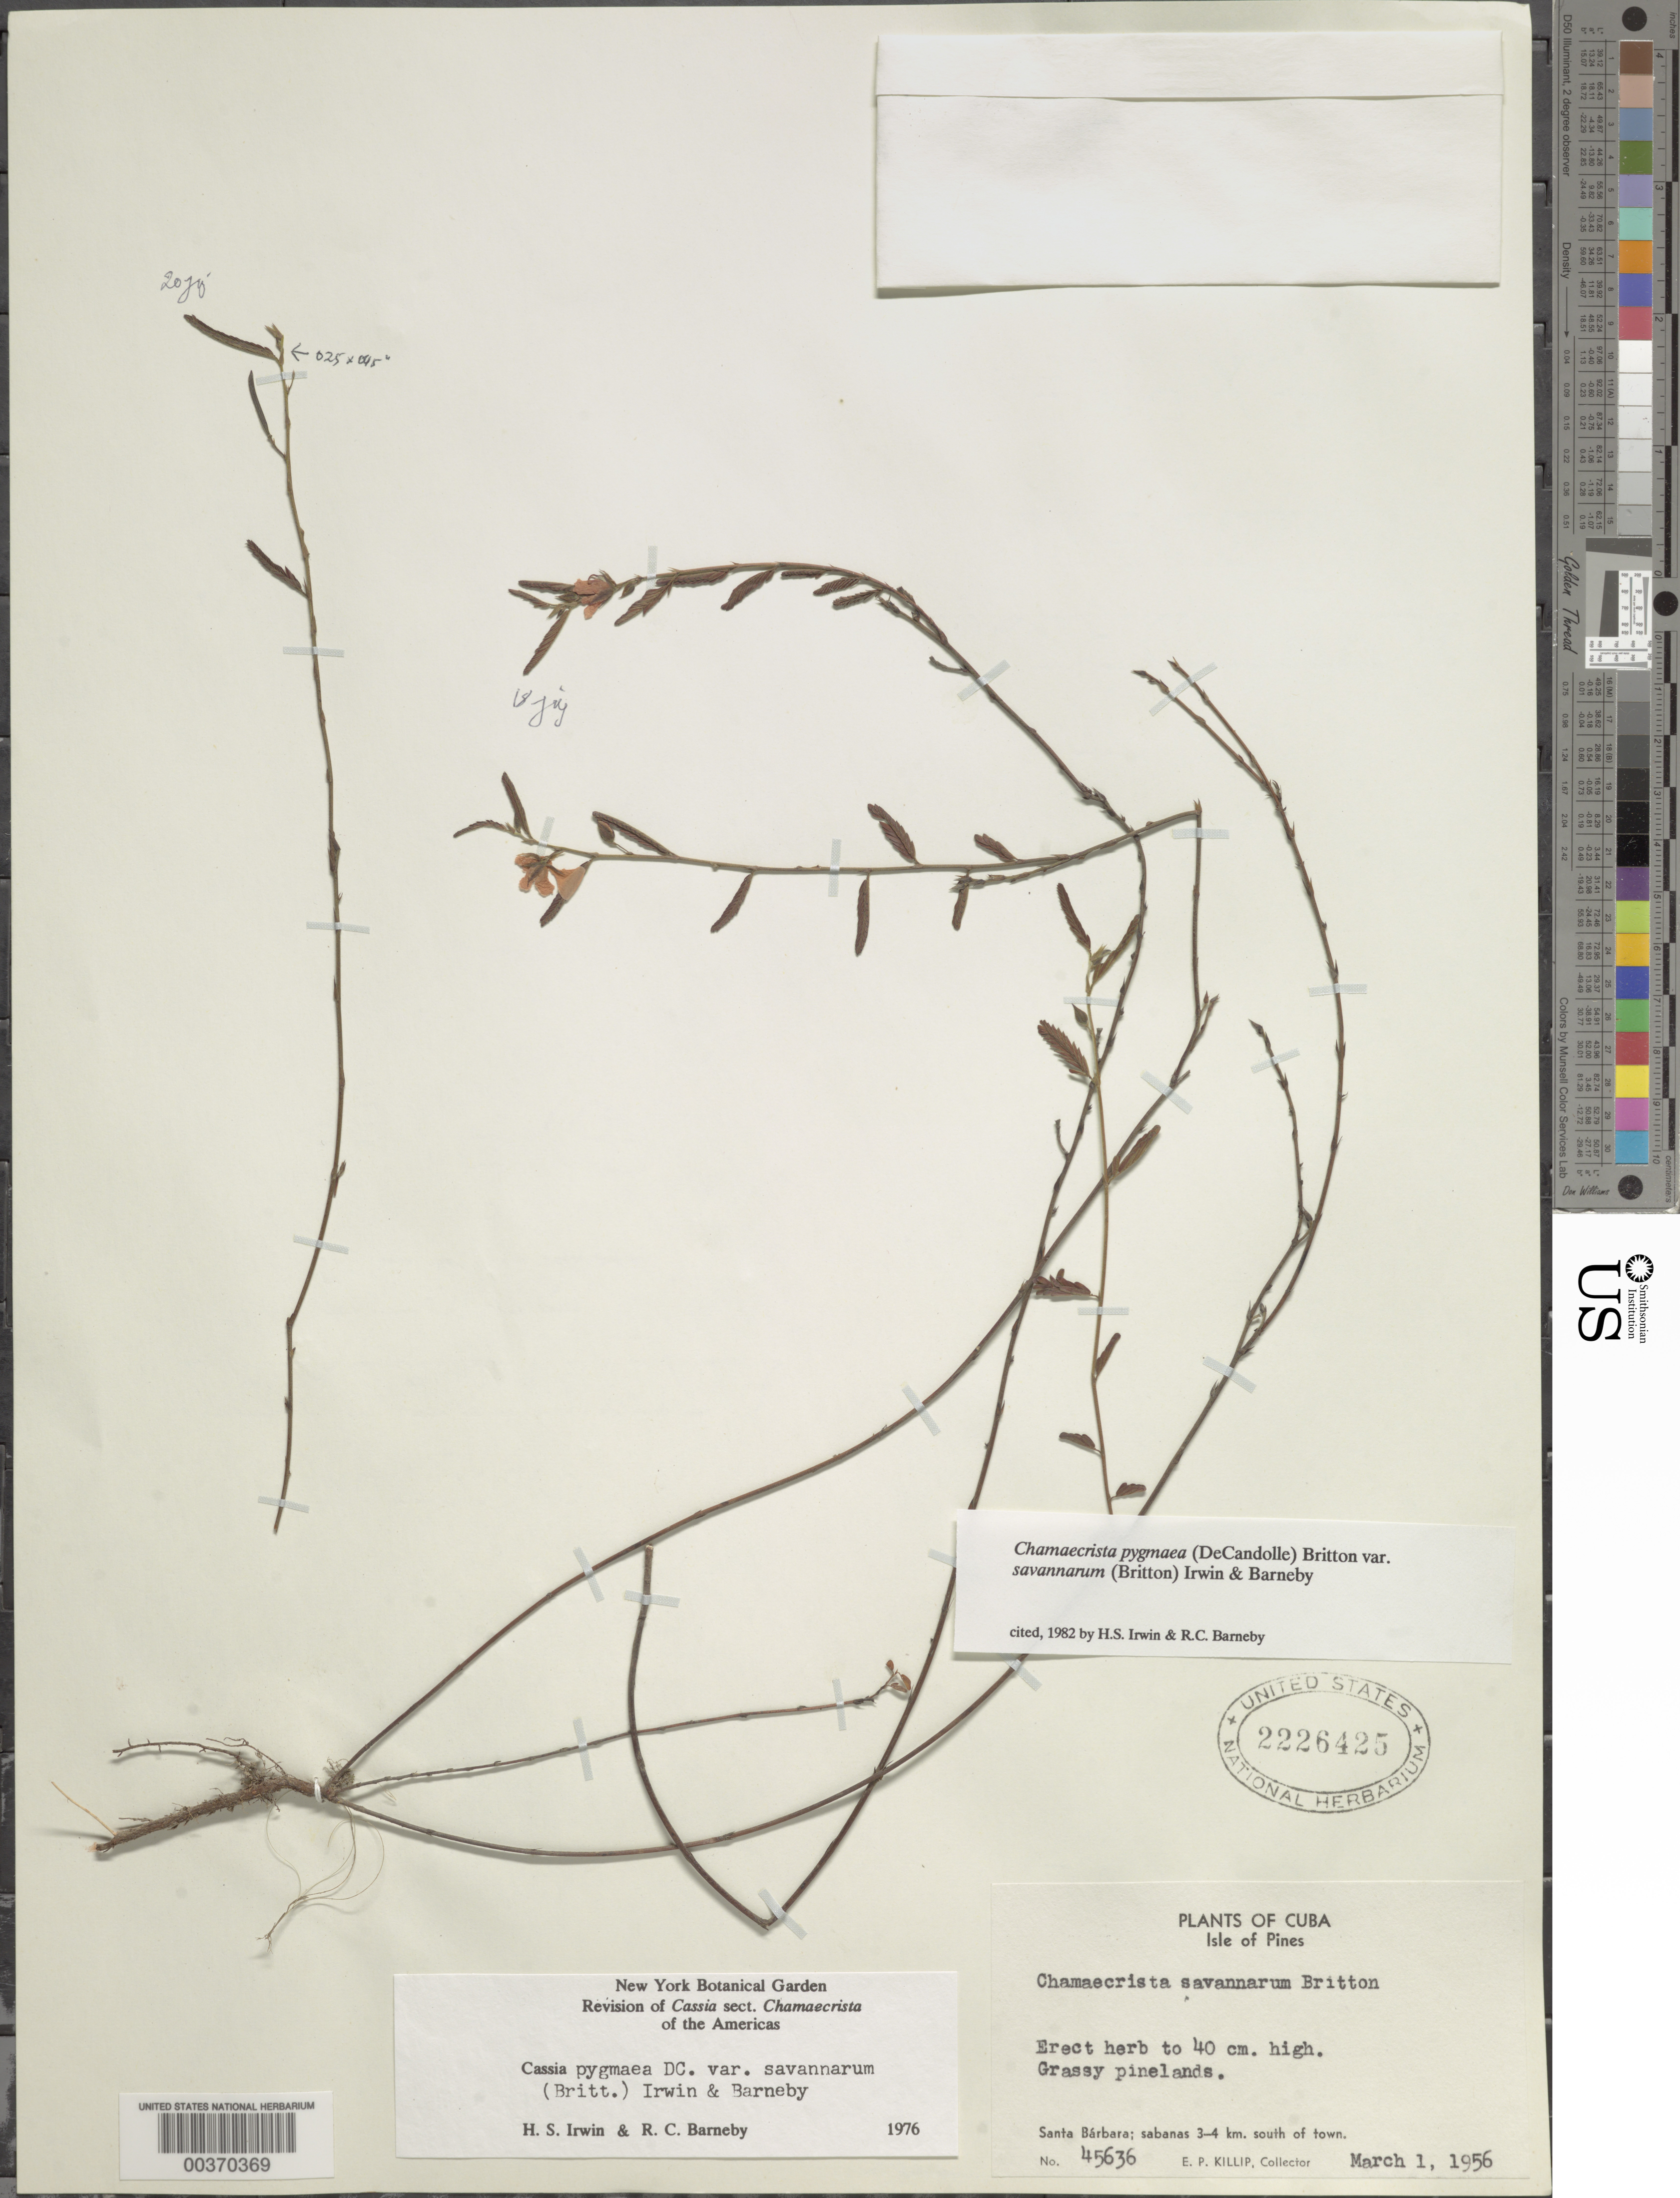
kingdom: Plantae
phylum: Tracheophyta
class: Magnoliopsida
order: Fabales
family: Fabaceae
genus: Chamaecrista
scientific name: Chamaecrista pygmaea var. savannarum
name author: (Britton) H.S. Irwin & Barneby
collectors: E. P. Killip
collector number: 45636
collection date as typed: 01 Mar 1956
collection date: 1956-03-01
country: Cuba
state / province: Isla de La Juventud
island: Isla de La Juventud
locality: Santa barabara, 3-4 km s of town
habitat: Sabanas; grassy pinelands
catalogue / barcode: US 2226425